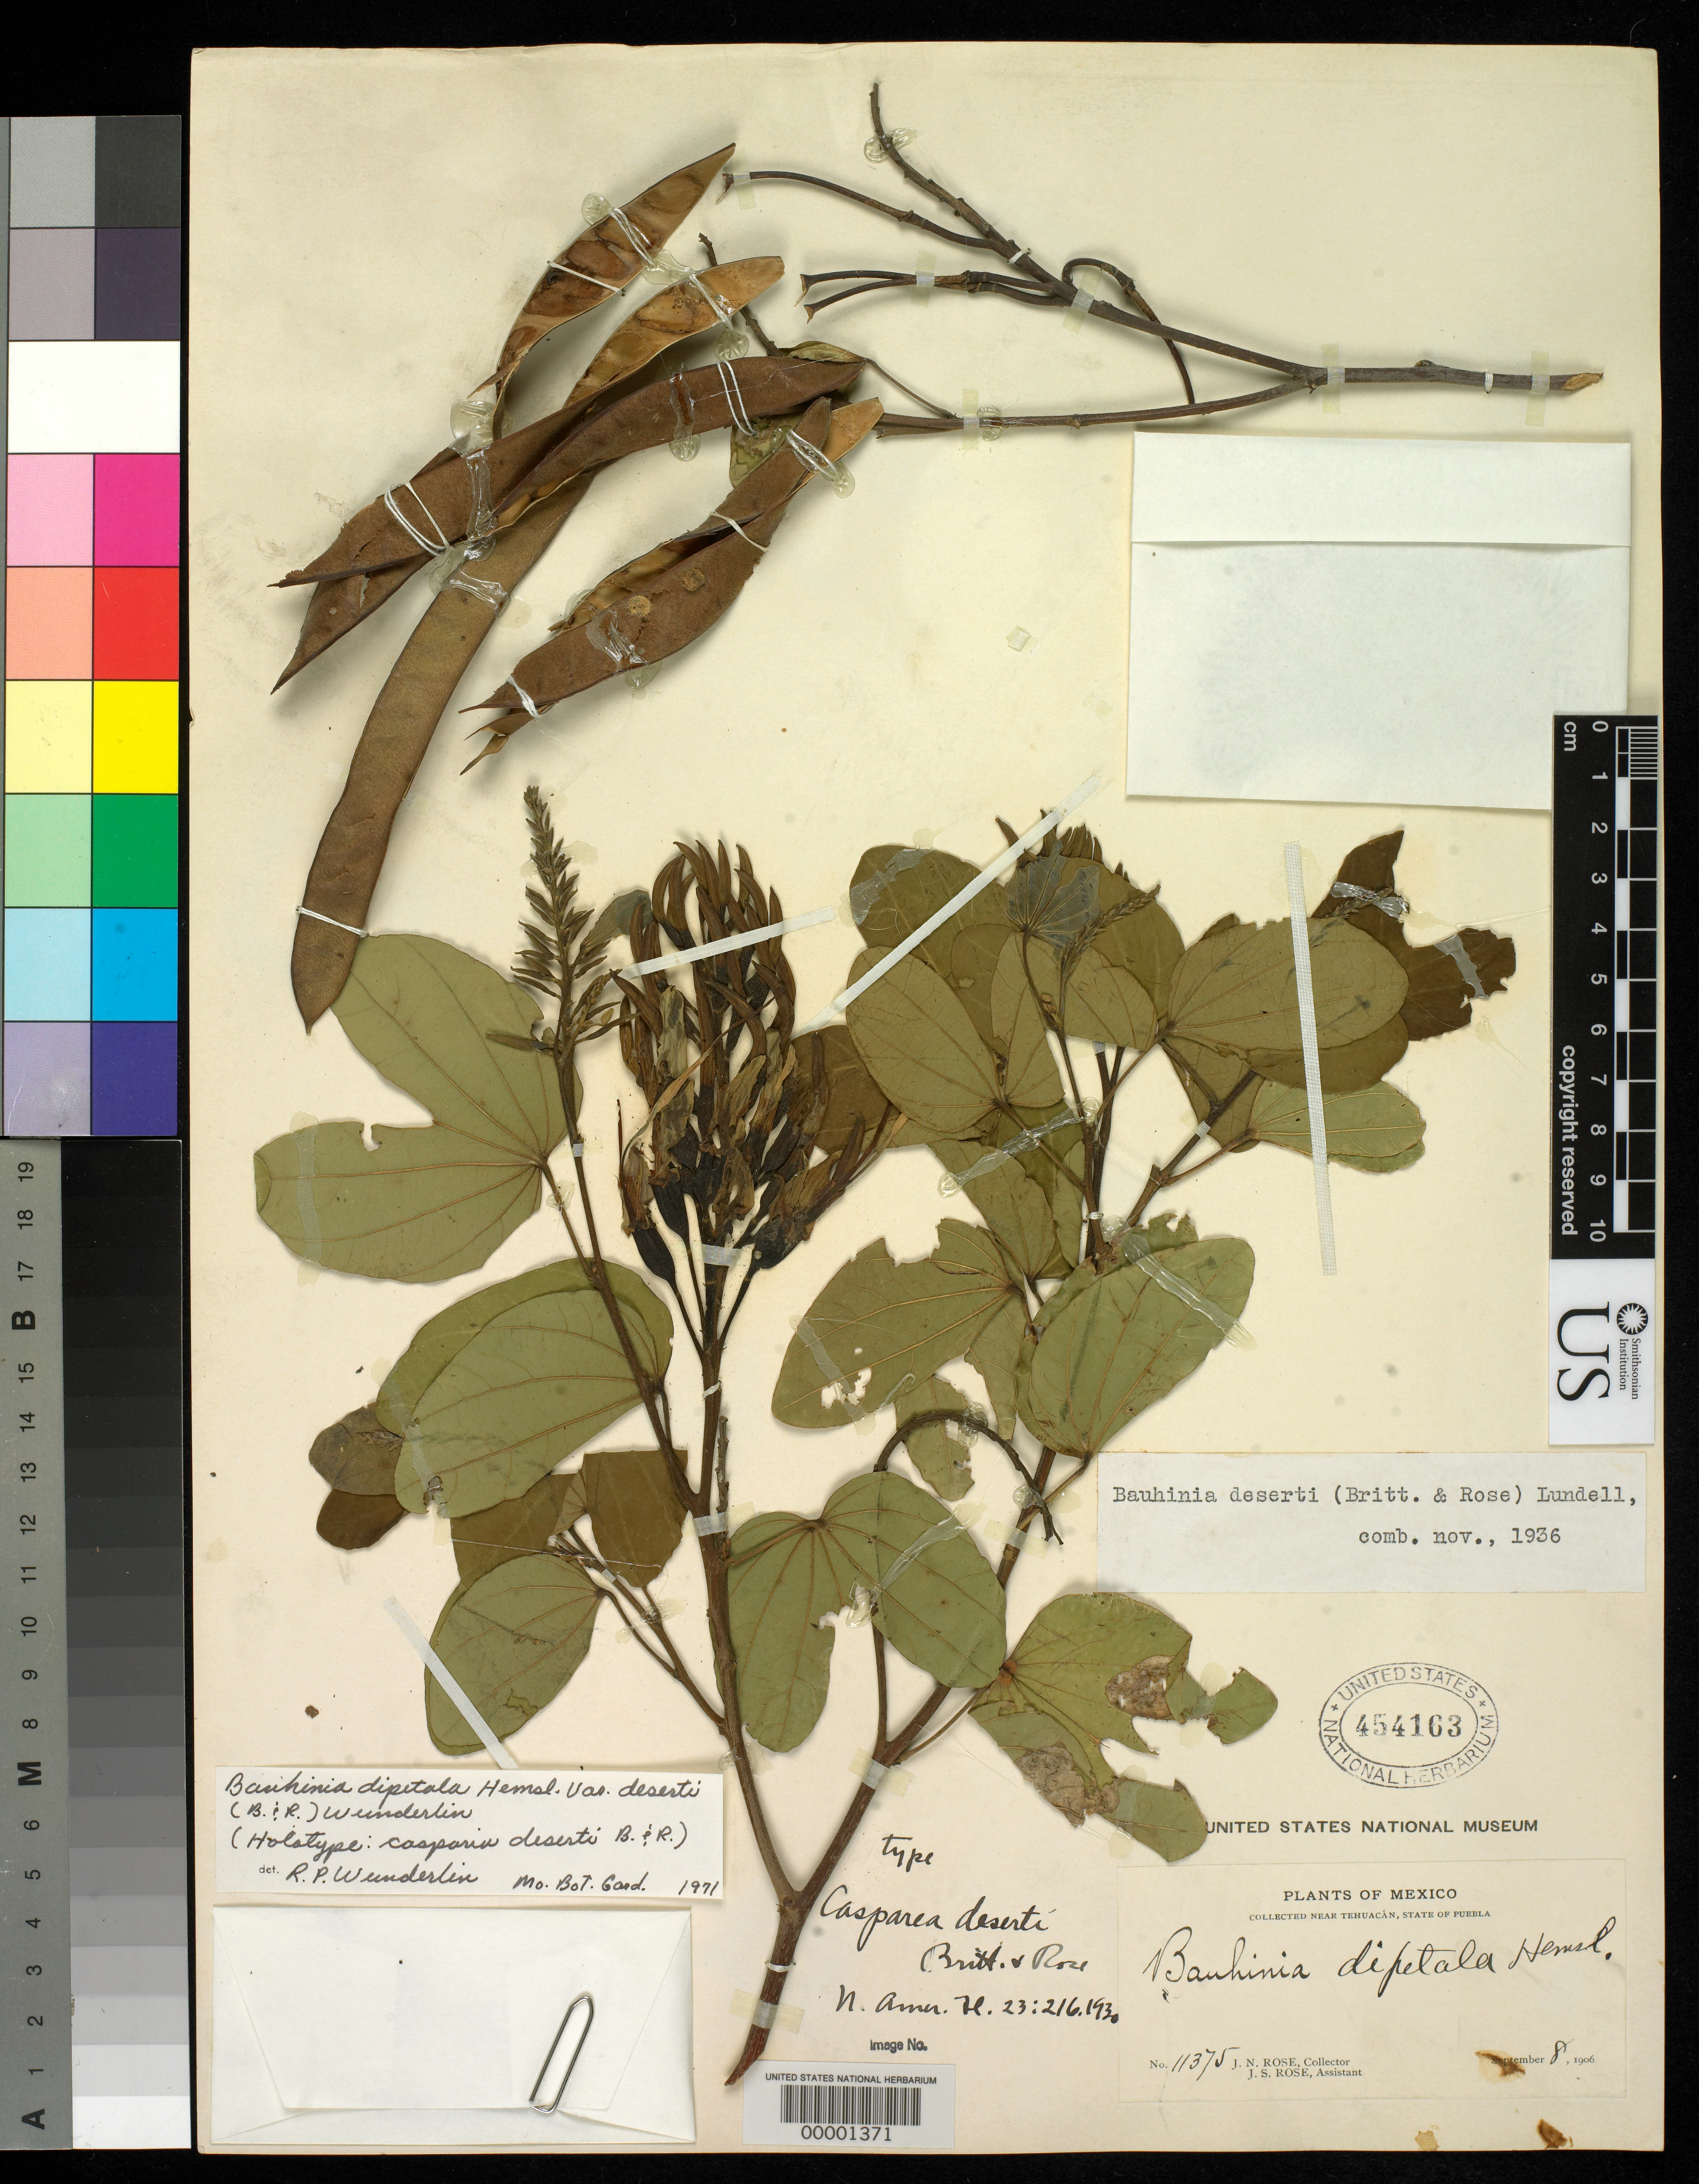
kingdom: Plantae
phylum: Tracheophyta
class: Magnoliopsida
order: Fabales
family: Fabaceae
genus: Casparia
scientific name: Casparia deserti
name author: Britton & Rose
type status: Holotype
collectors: J. N. Rose & J. S. Rose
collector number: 11375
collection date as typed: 08 Sep 1906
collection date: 1906-09-08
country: Mexico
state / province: Puebla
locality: Near Tehuacan.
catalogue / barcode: US 454163